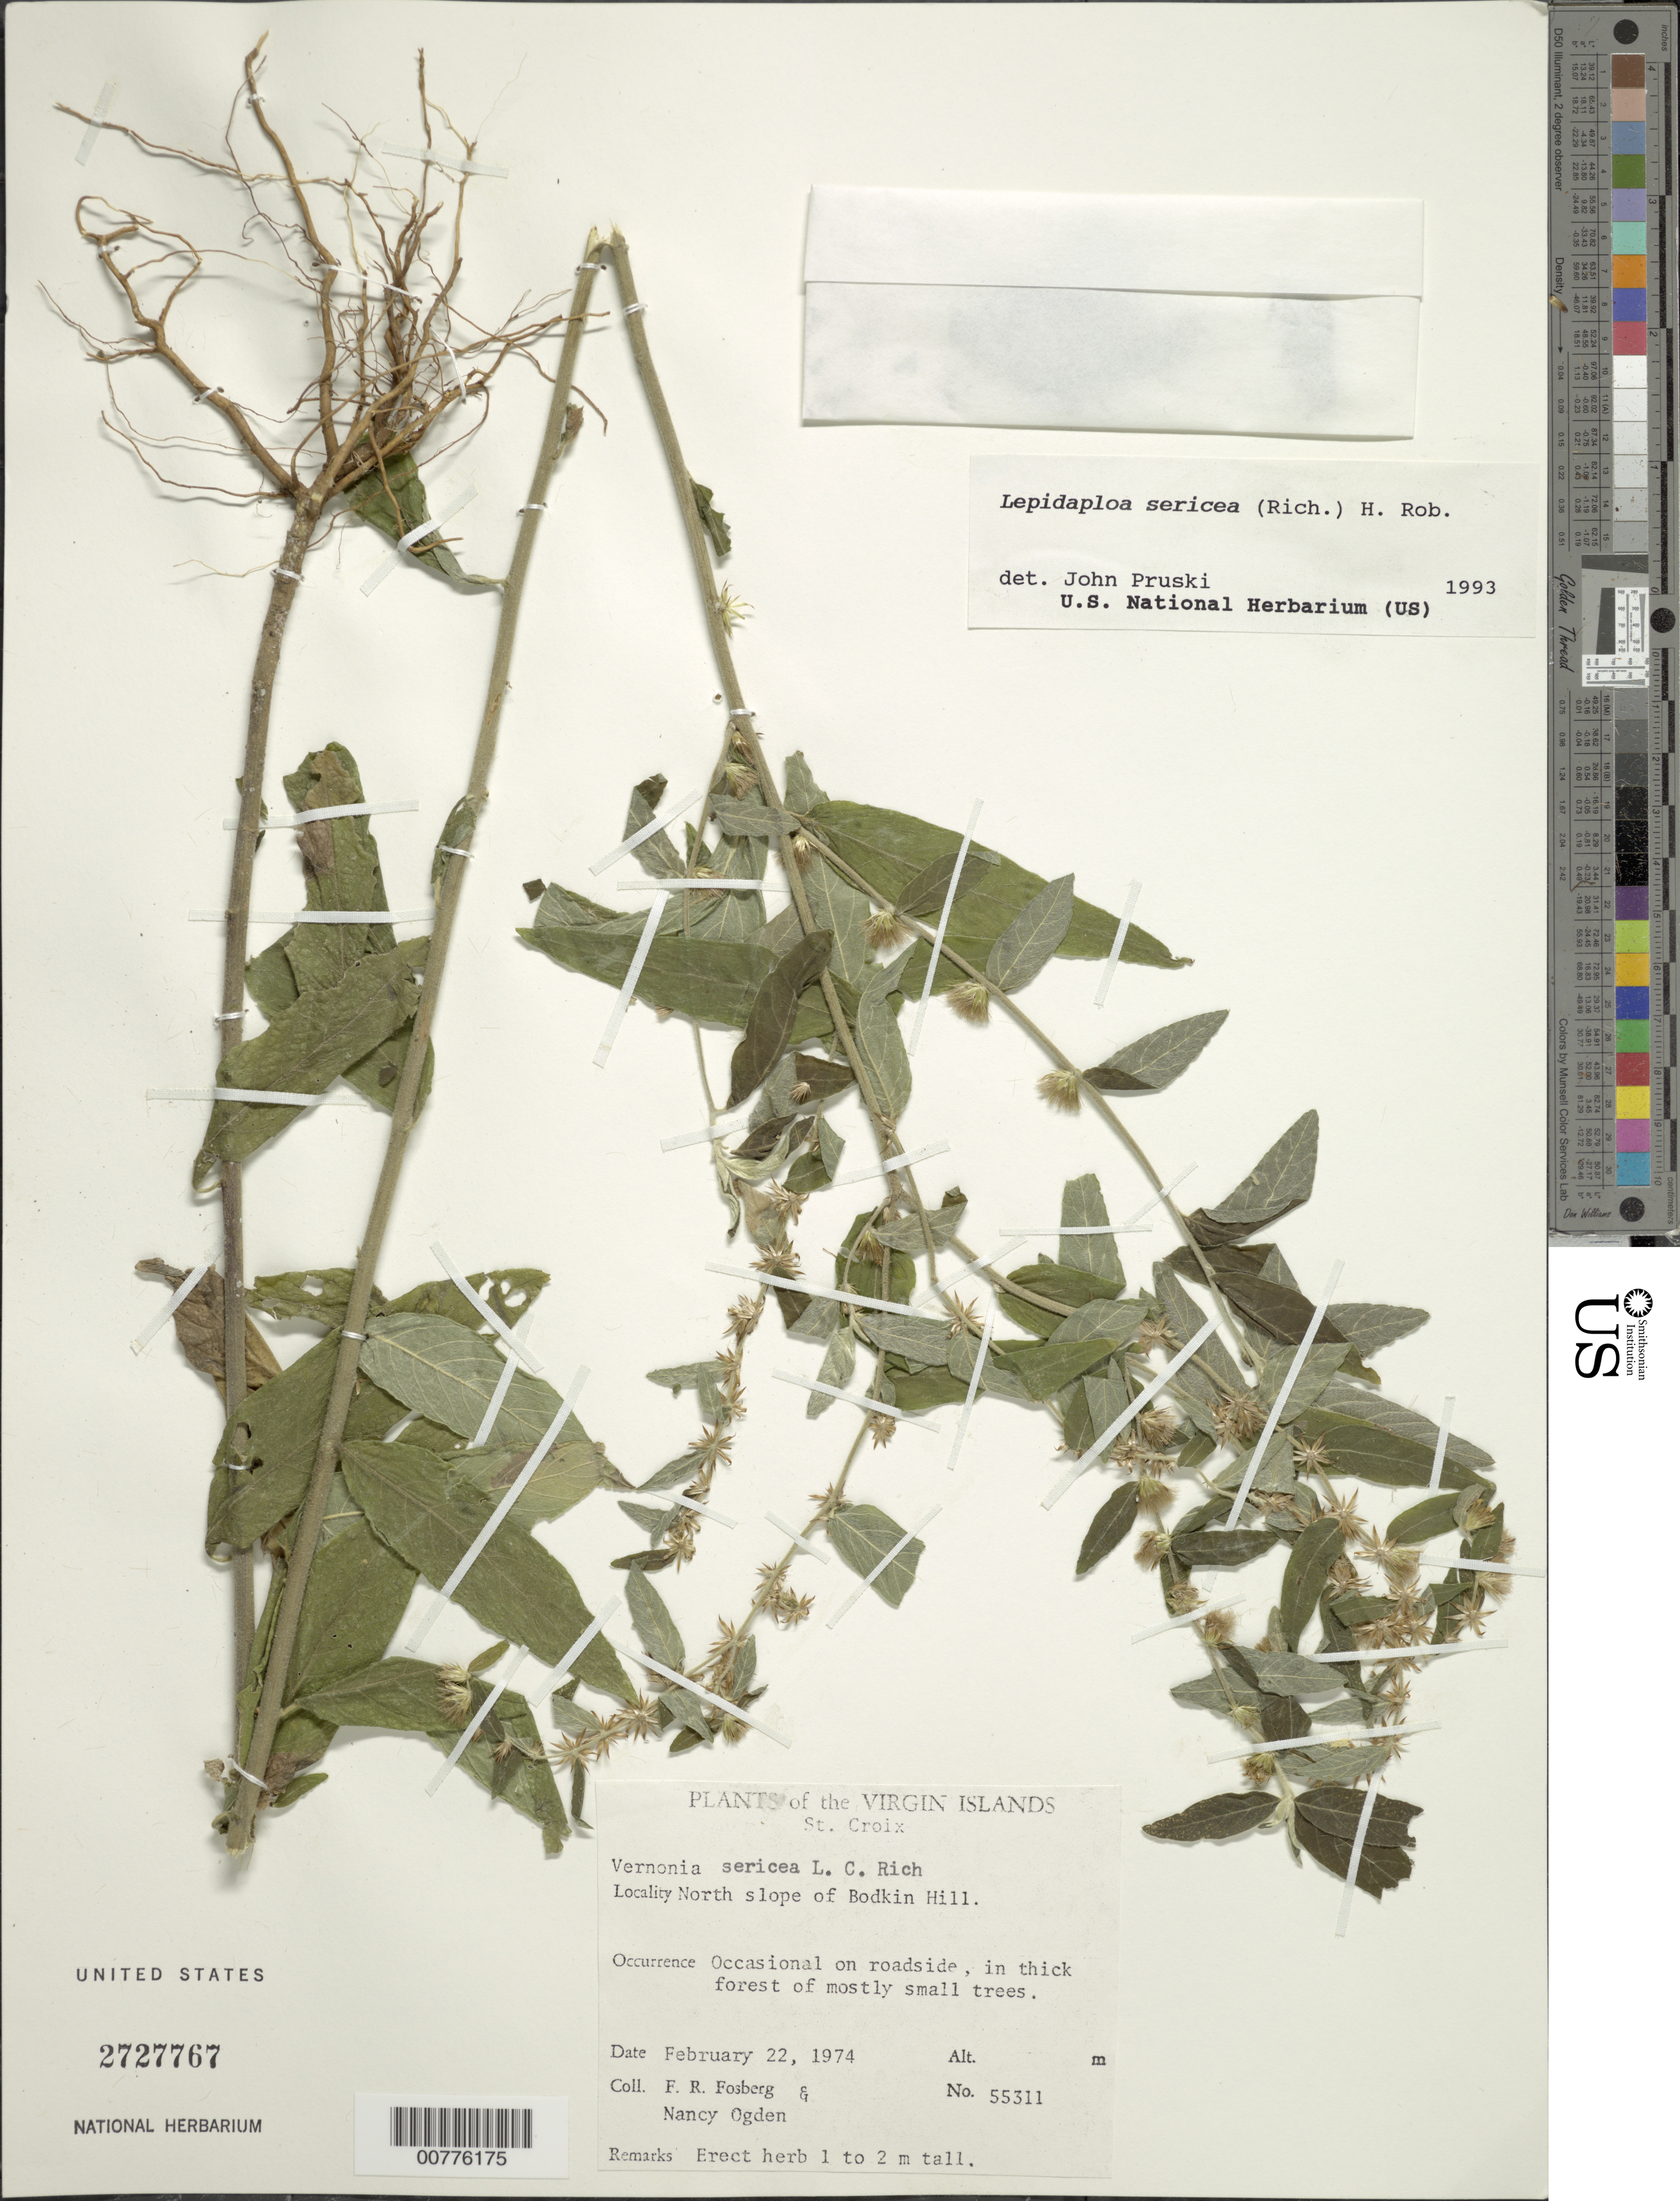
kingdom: Plantae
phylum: Tracheophyta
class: Magnoliopsida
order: Asterales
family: Asteraceae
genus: Lepidaploa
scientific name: Lepidaploa sericea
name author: (Rich.) H. Rob.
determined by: Pruski, J. F.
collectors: F. R. Fosberg & N. Ogden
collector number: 55311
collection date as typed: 22 Feb 1974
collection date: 1974-02-22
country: U.S. Virgin Islands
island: St. Croix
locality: North slope of Bodkin Hill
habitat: Occasional on roadside, in thick forest of mostly small trees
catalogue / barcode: US 2727767